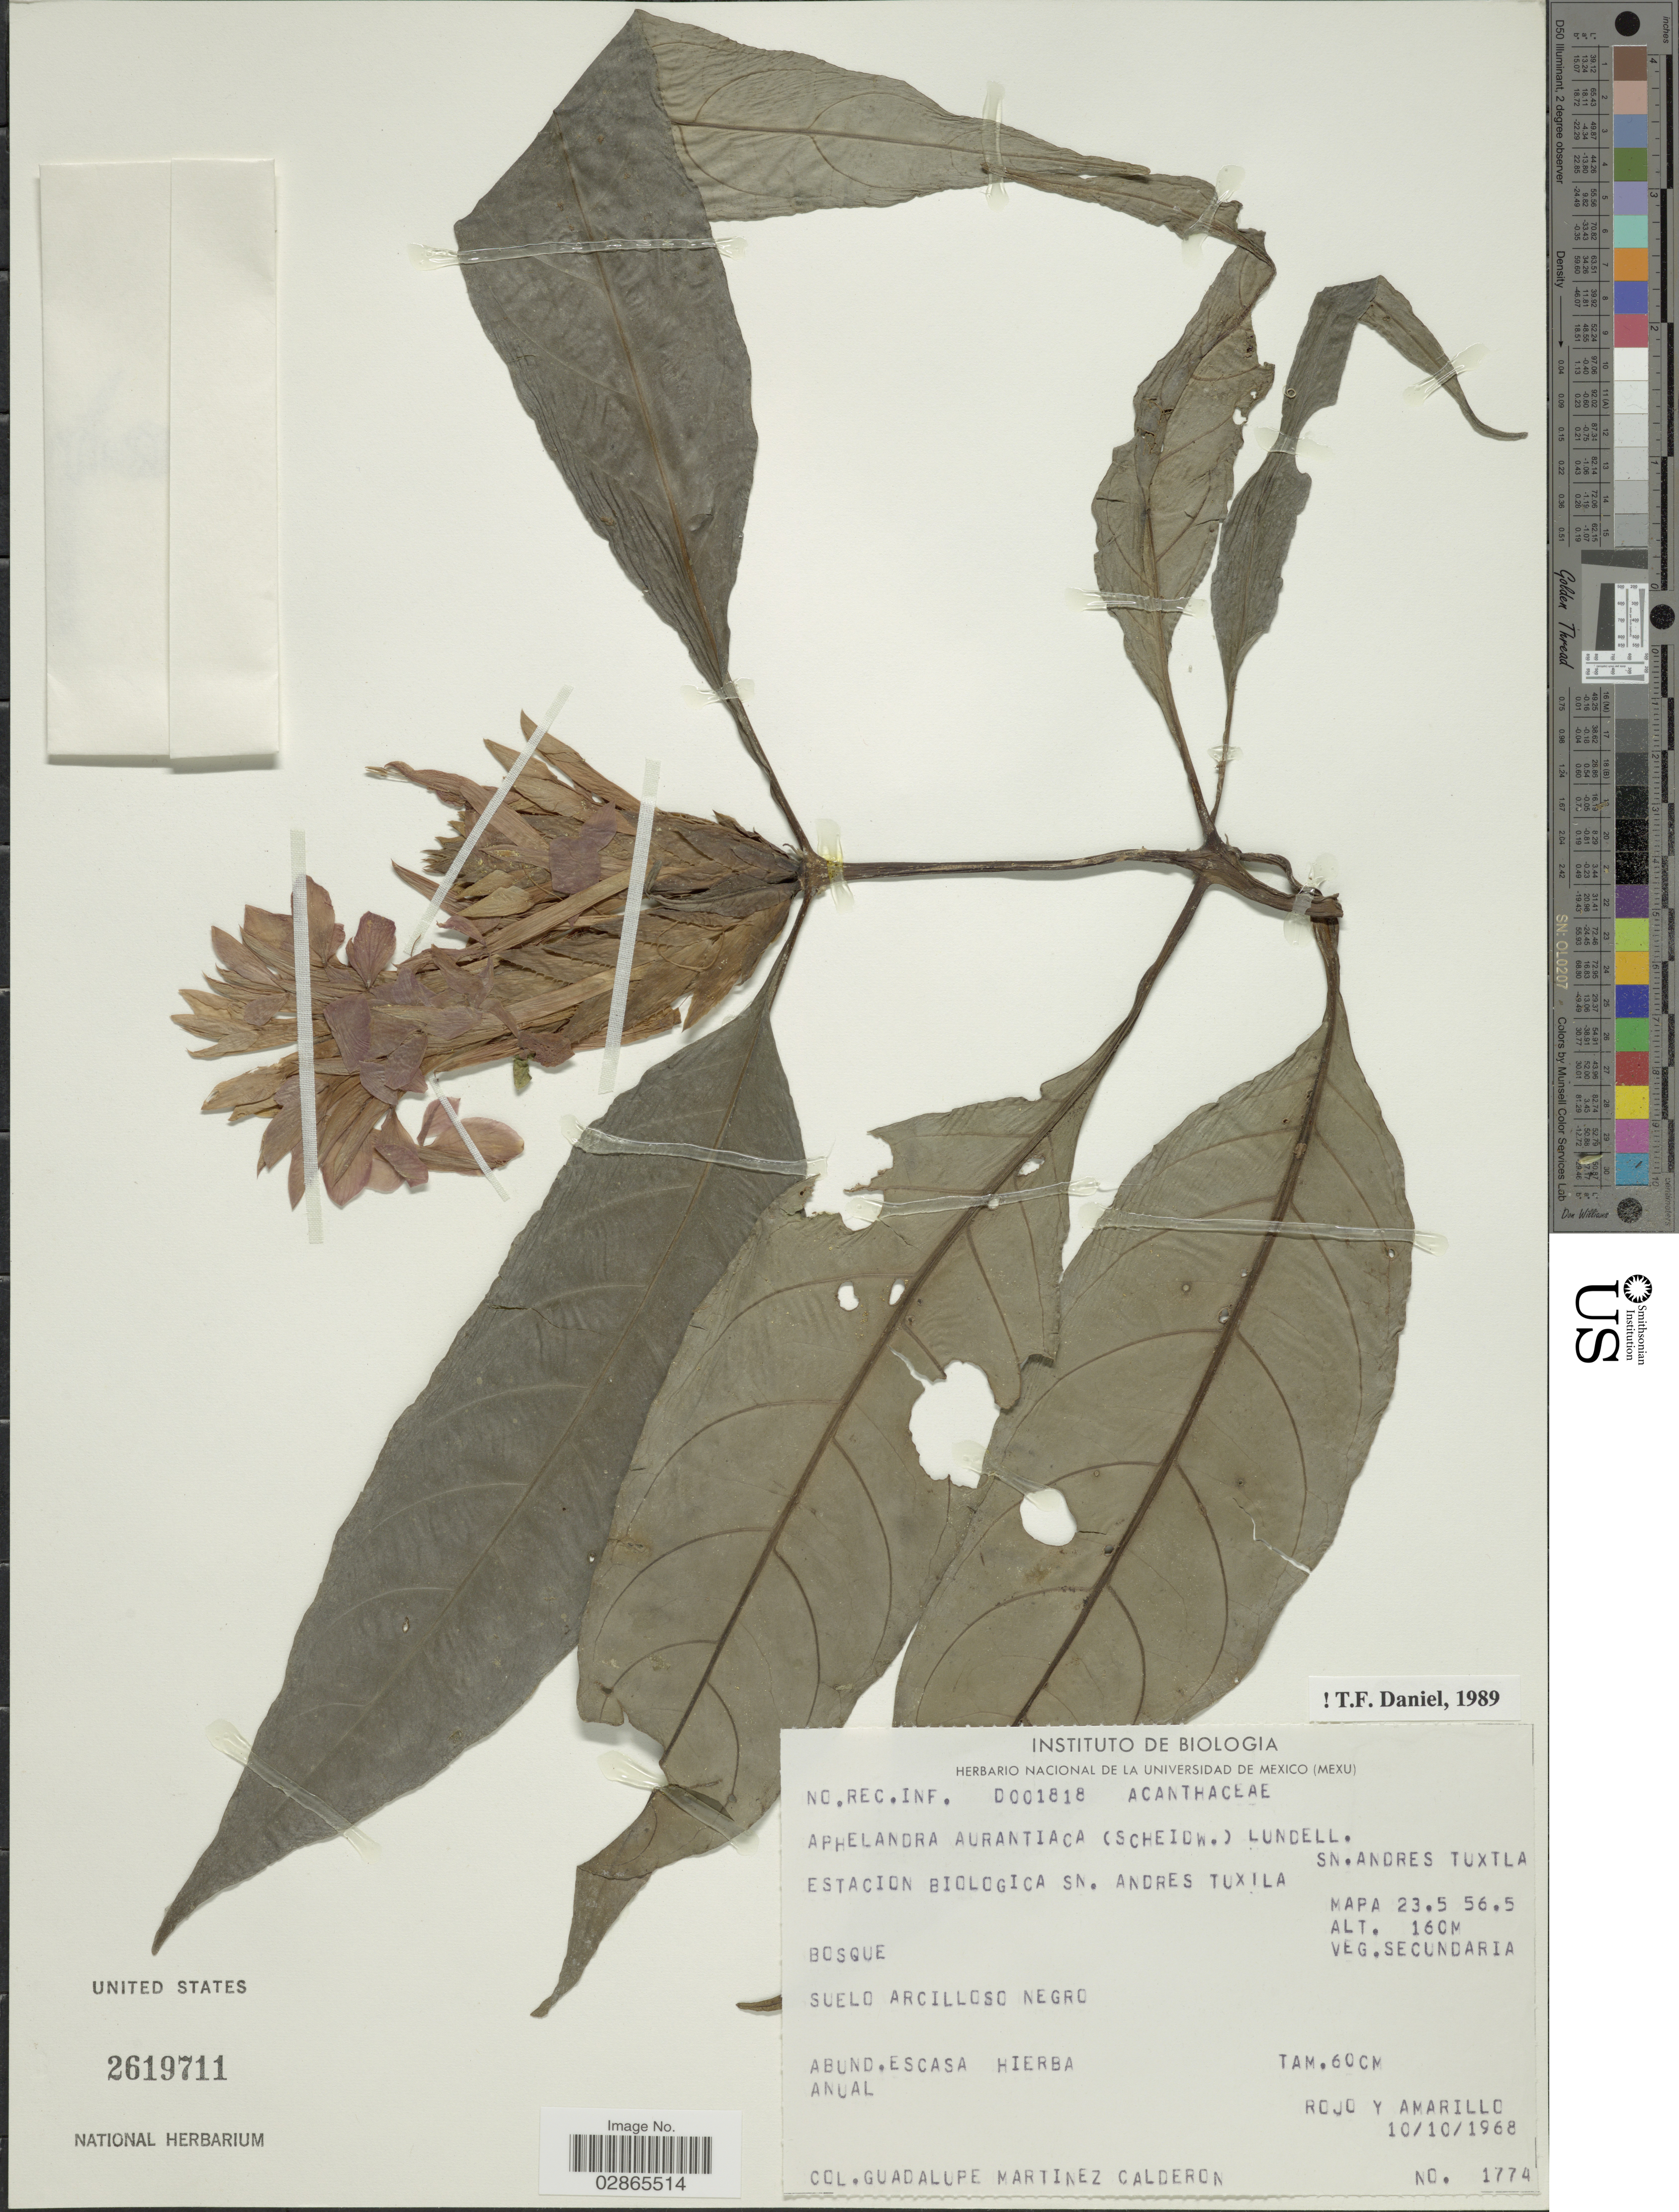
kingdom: Plantae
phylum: Tracheophyta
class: Magnoliopsida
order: Lamiales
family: Acanthaceae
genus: Aphelandra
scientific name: Aphelandra aurantiaca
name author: (Scheidw.) Lindl.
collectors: G. Martinez-C.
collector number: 1774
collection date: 1968-10-10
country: Mexico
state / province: Veracruz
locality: Estacion Biologica Sn. Andres Tuxtla. Suelo Arcilloso Negro. Mapa 23.5 56.5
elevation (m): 160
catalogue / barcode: US 2619711